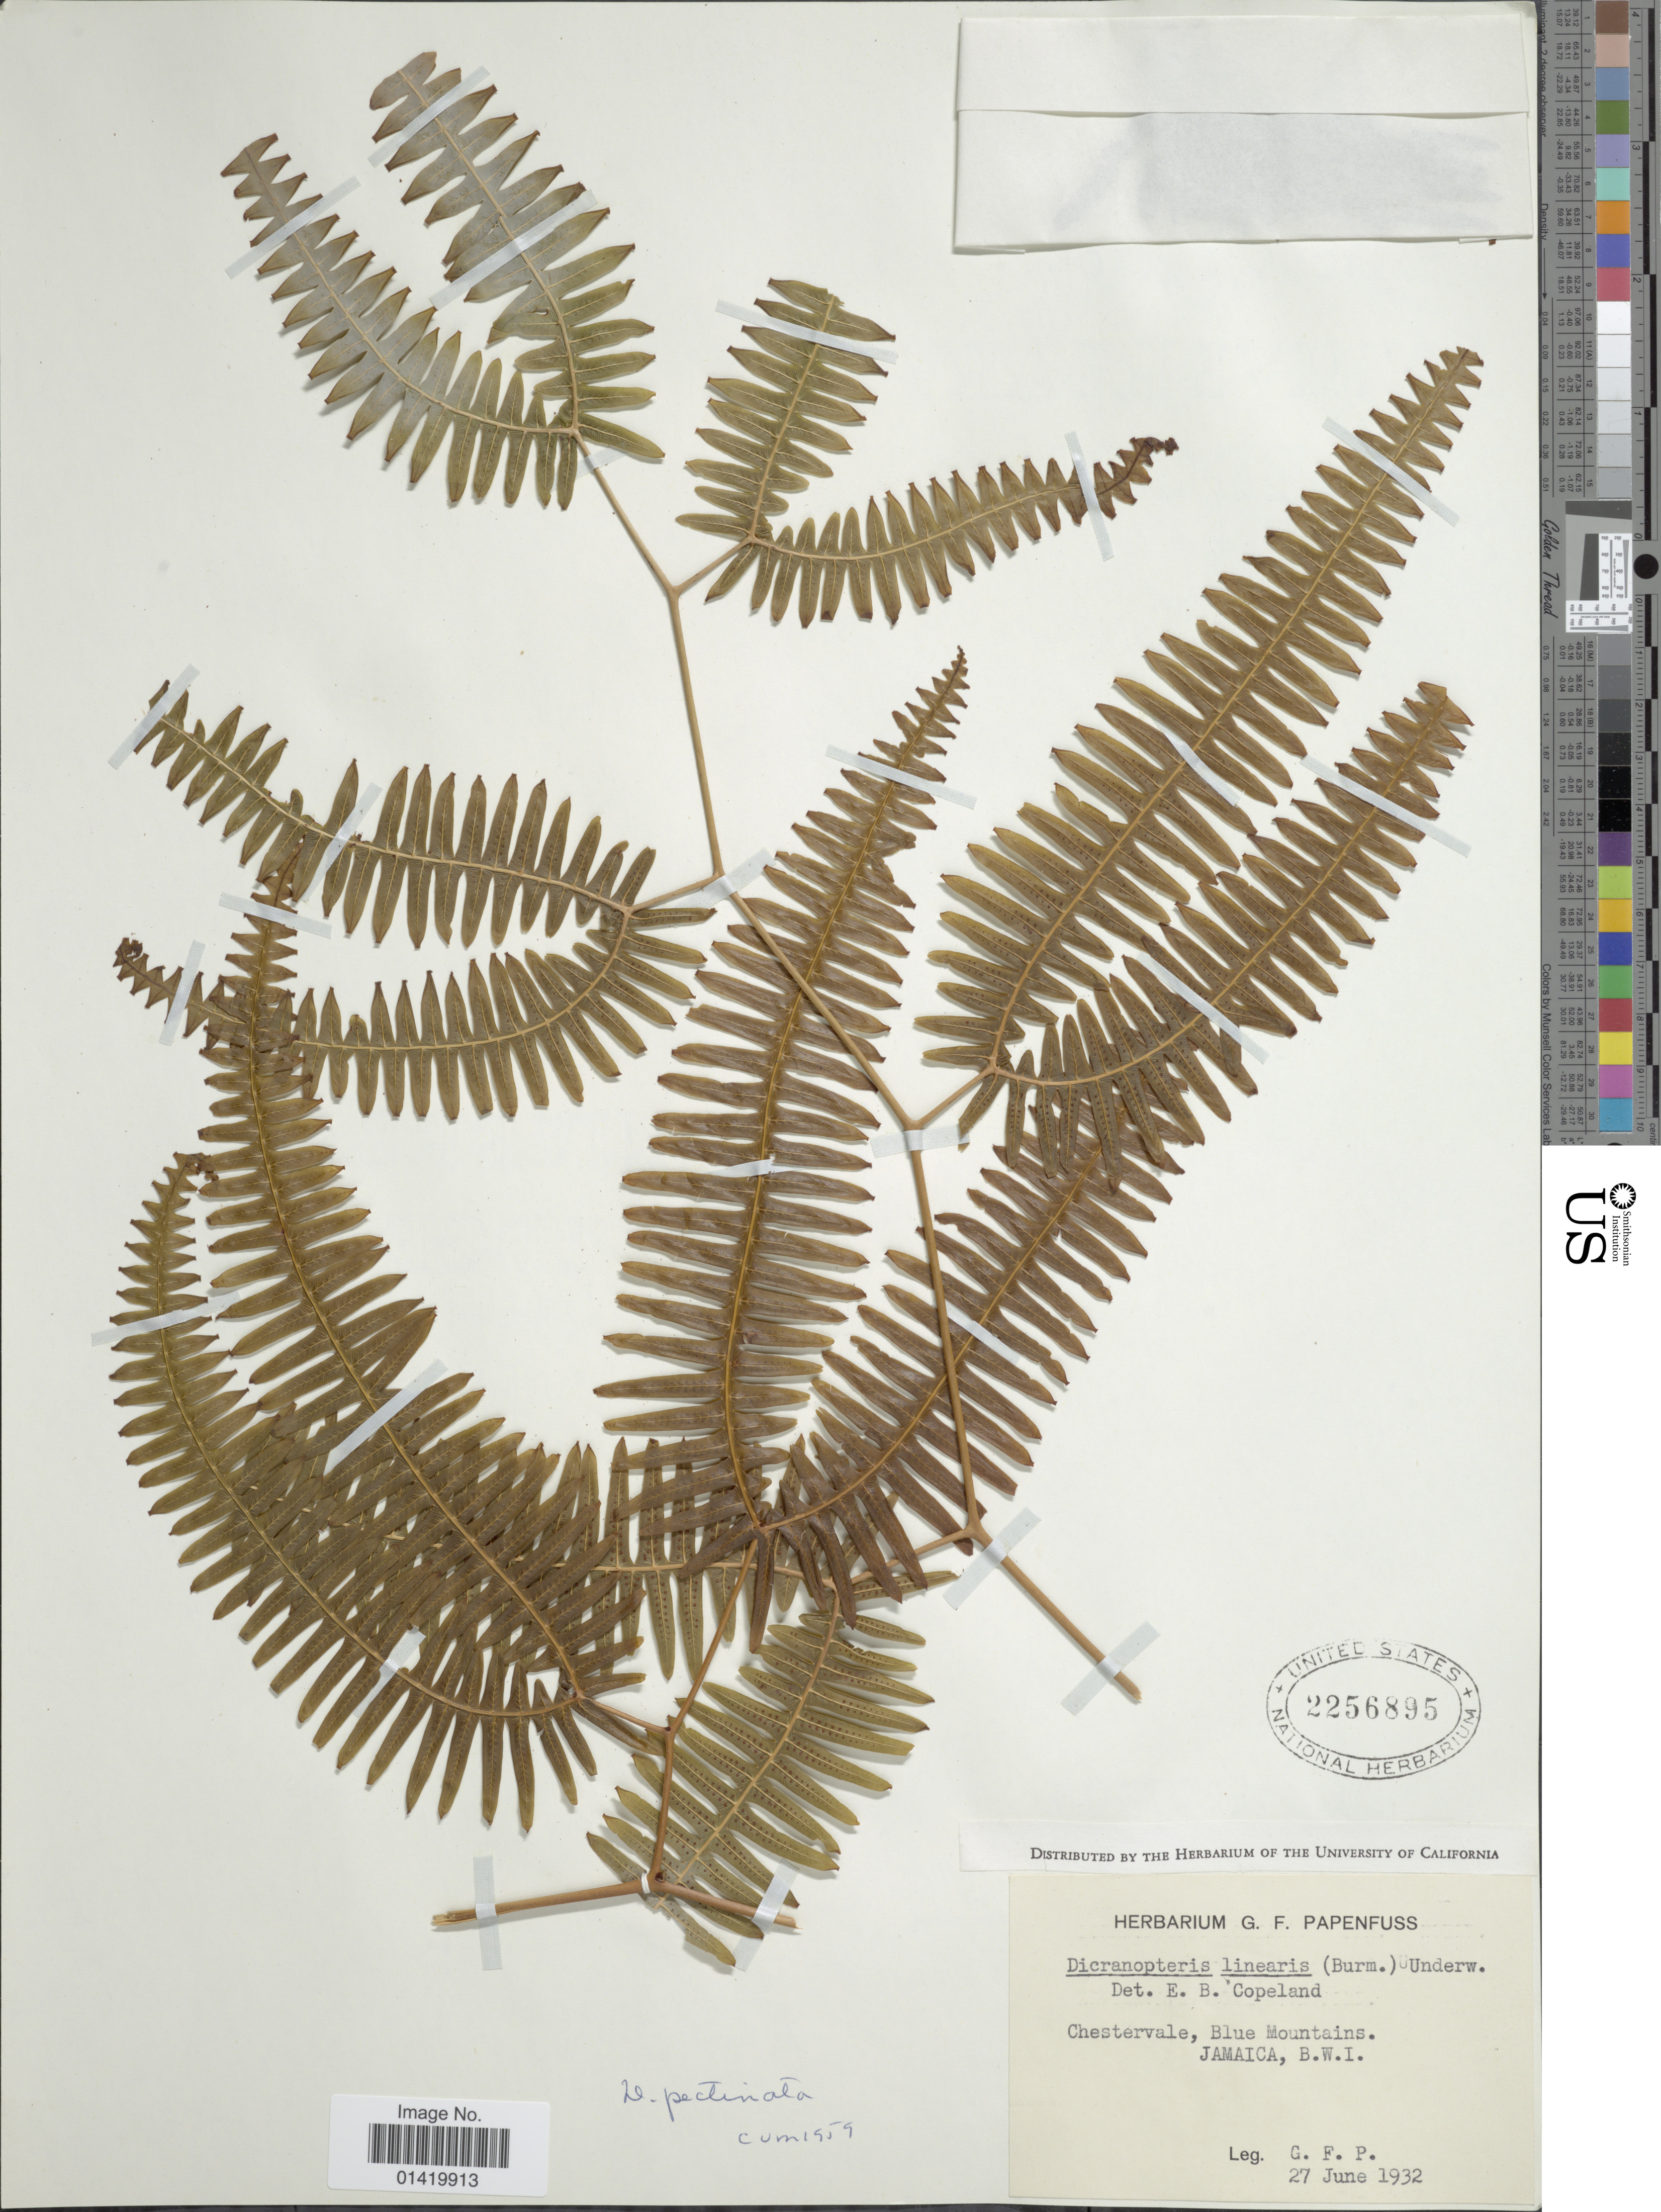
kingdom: Plantae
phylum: Tracheophyta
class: Polypodiopsida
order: Gleicheniales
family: Gleicheniaceae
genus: Gleichenella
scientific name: Gleichenella pectinata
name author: (Willd.) Ching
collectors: G. Papenfuss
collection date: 1932-06-27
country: Jamaica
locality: Chestervale, Blue Mountains, B.W.I.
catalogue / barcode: US 2256895